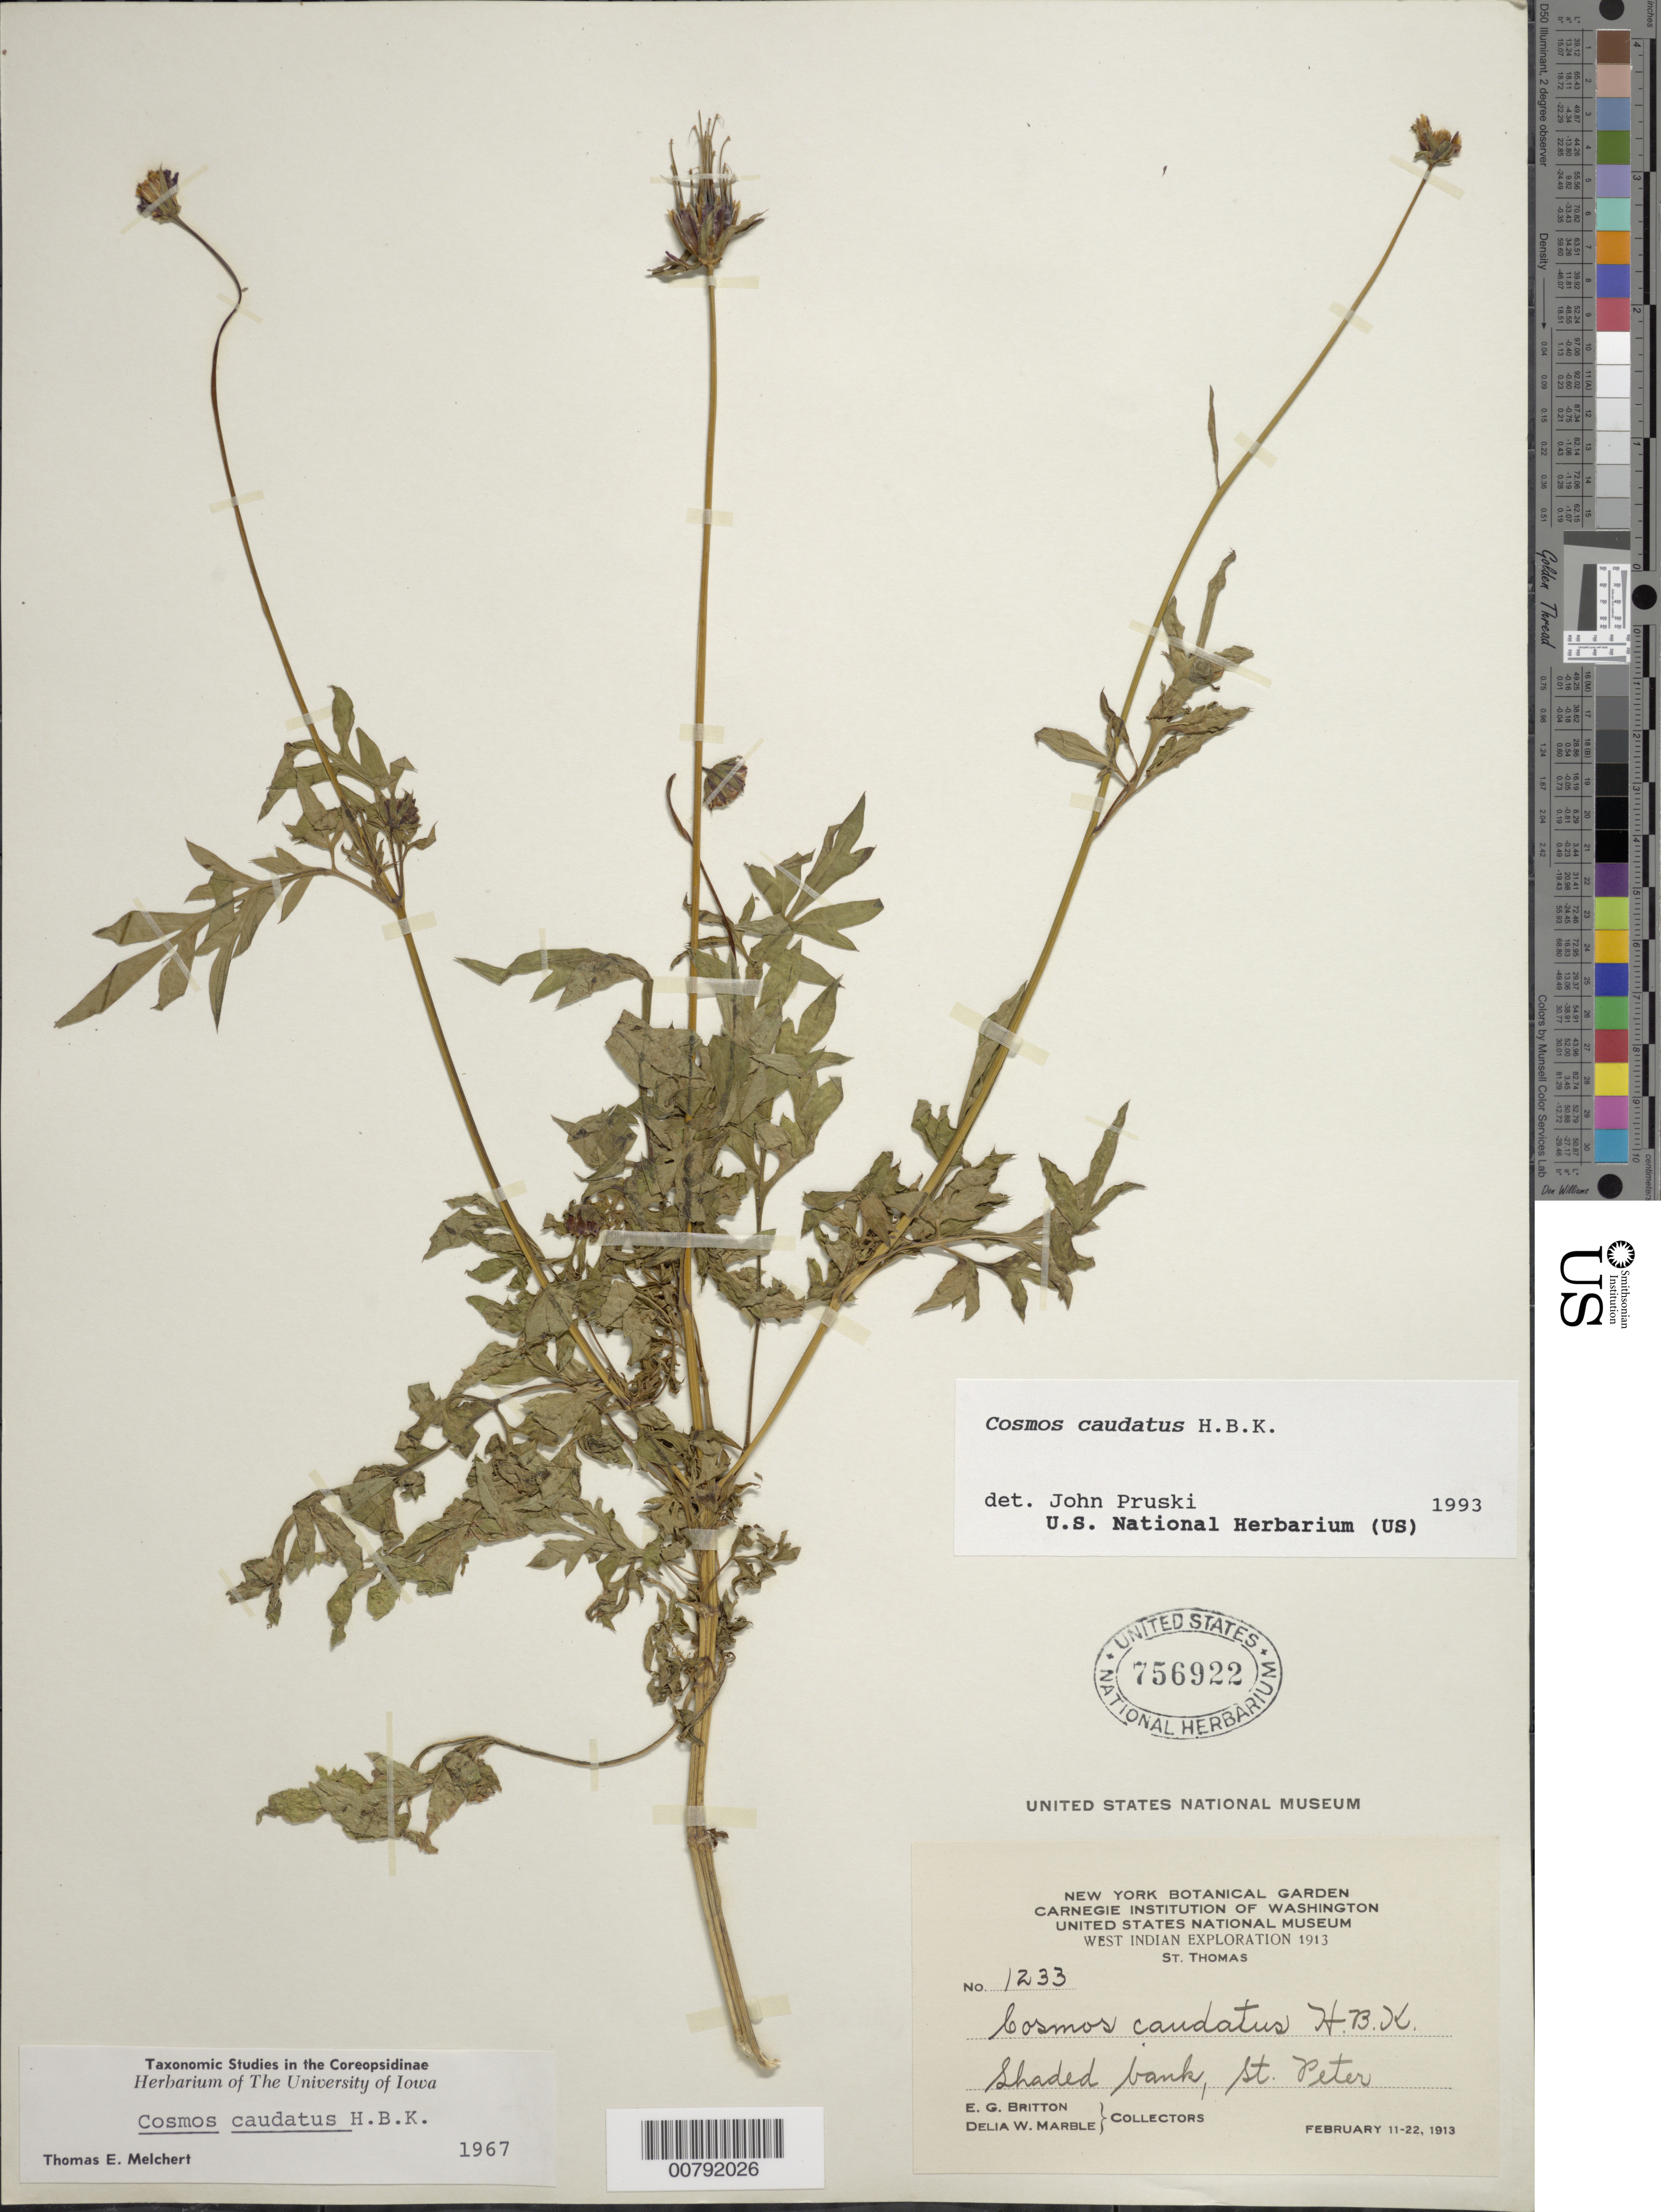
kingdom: Plantae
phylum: Tracheophyta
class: Magnoliopsida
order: Asterales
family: Asteraceae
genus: Cosmos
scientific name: Cosmos caudatus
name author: Kunth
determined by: Pruski, J. F.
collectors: E. G. Britton & D. W. Marble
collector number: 1233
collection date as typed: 11 Feb 1913 to 22 Feb 1913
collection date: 1913-02-11/1913-02-22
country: U.S. Virgin Islands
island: St. Thomas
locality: St. Thomas; St. Peter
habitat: Shaded bank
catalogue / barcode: US 756922